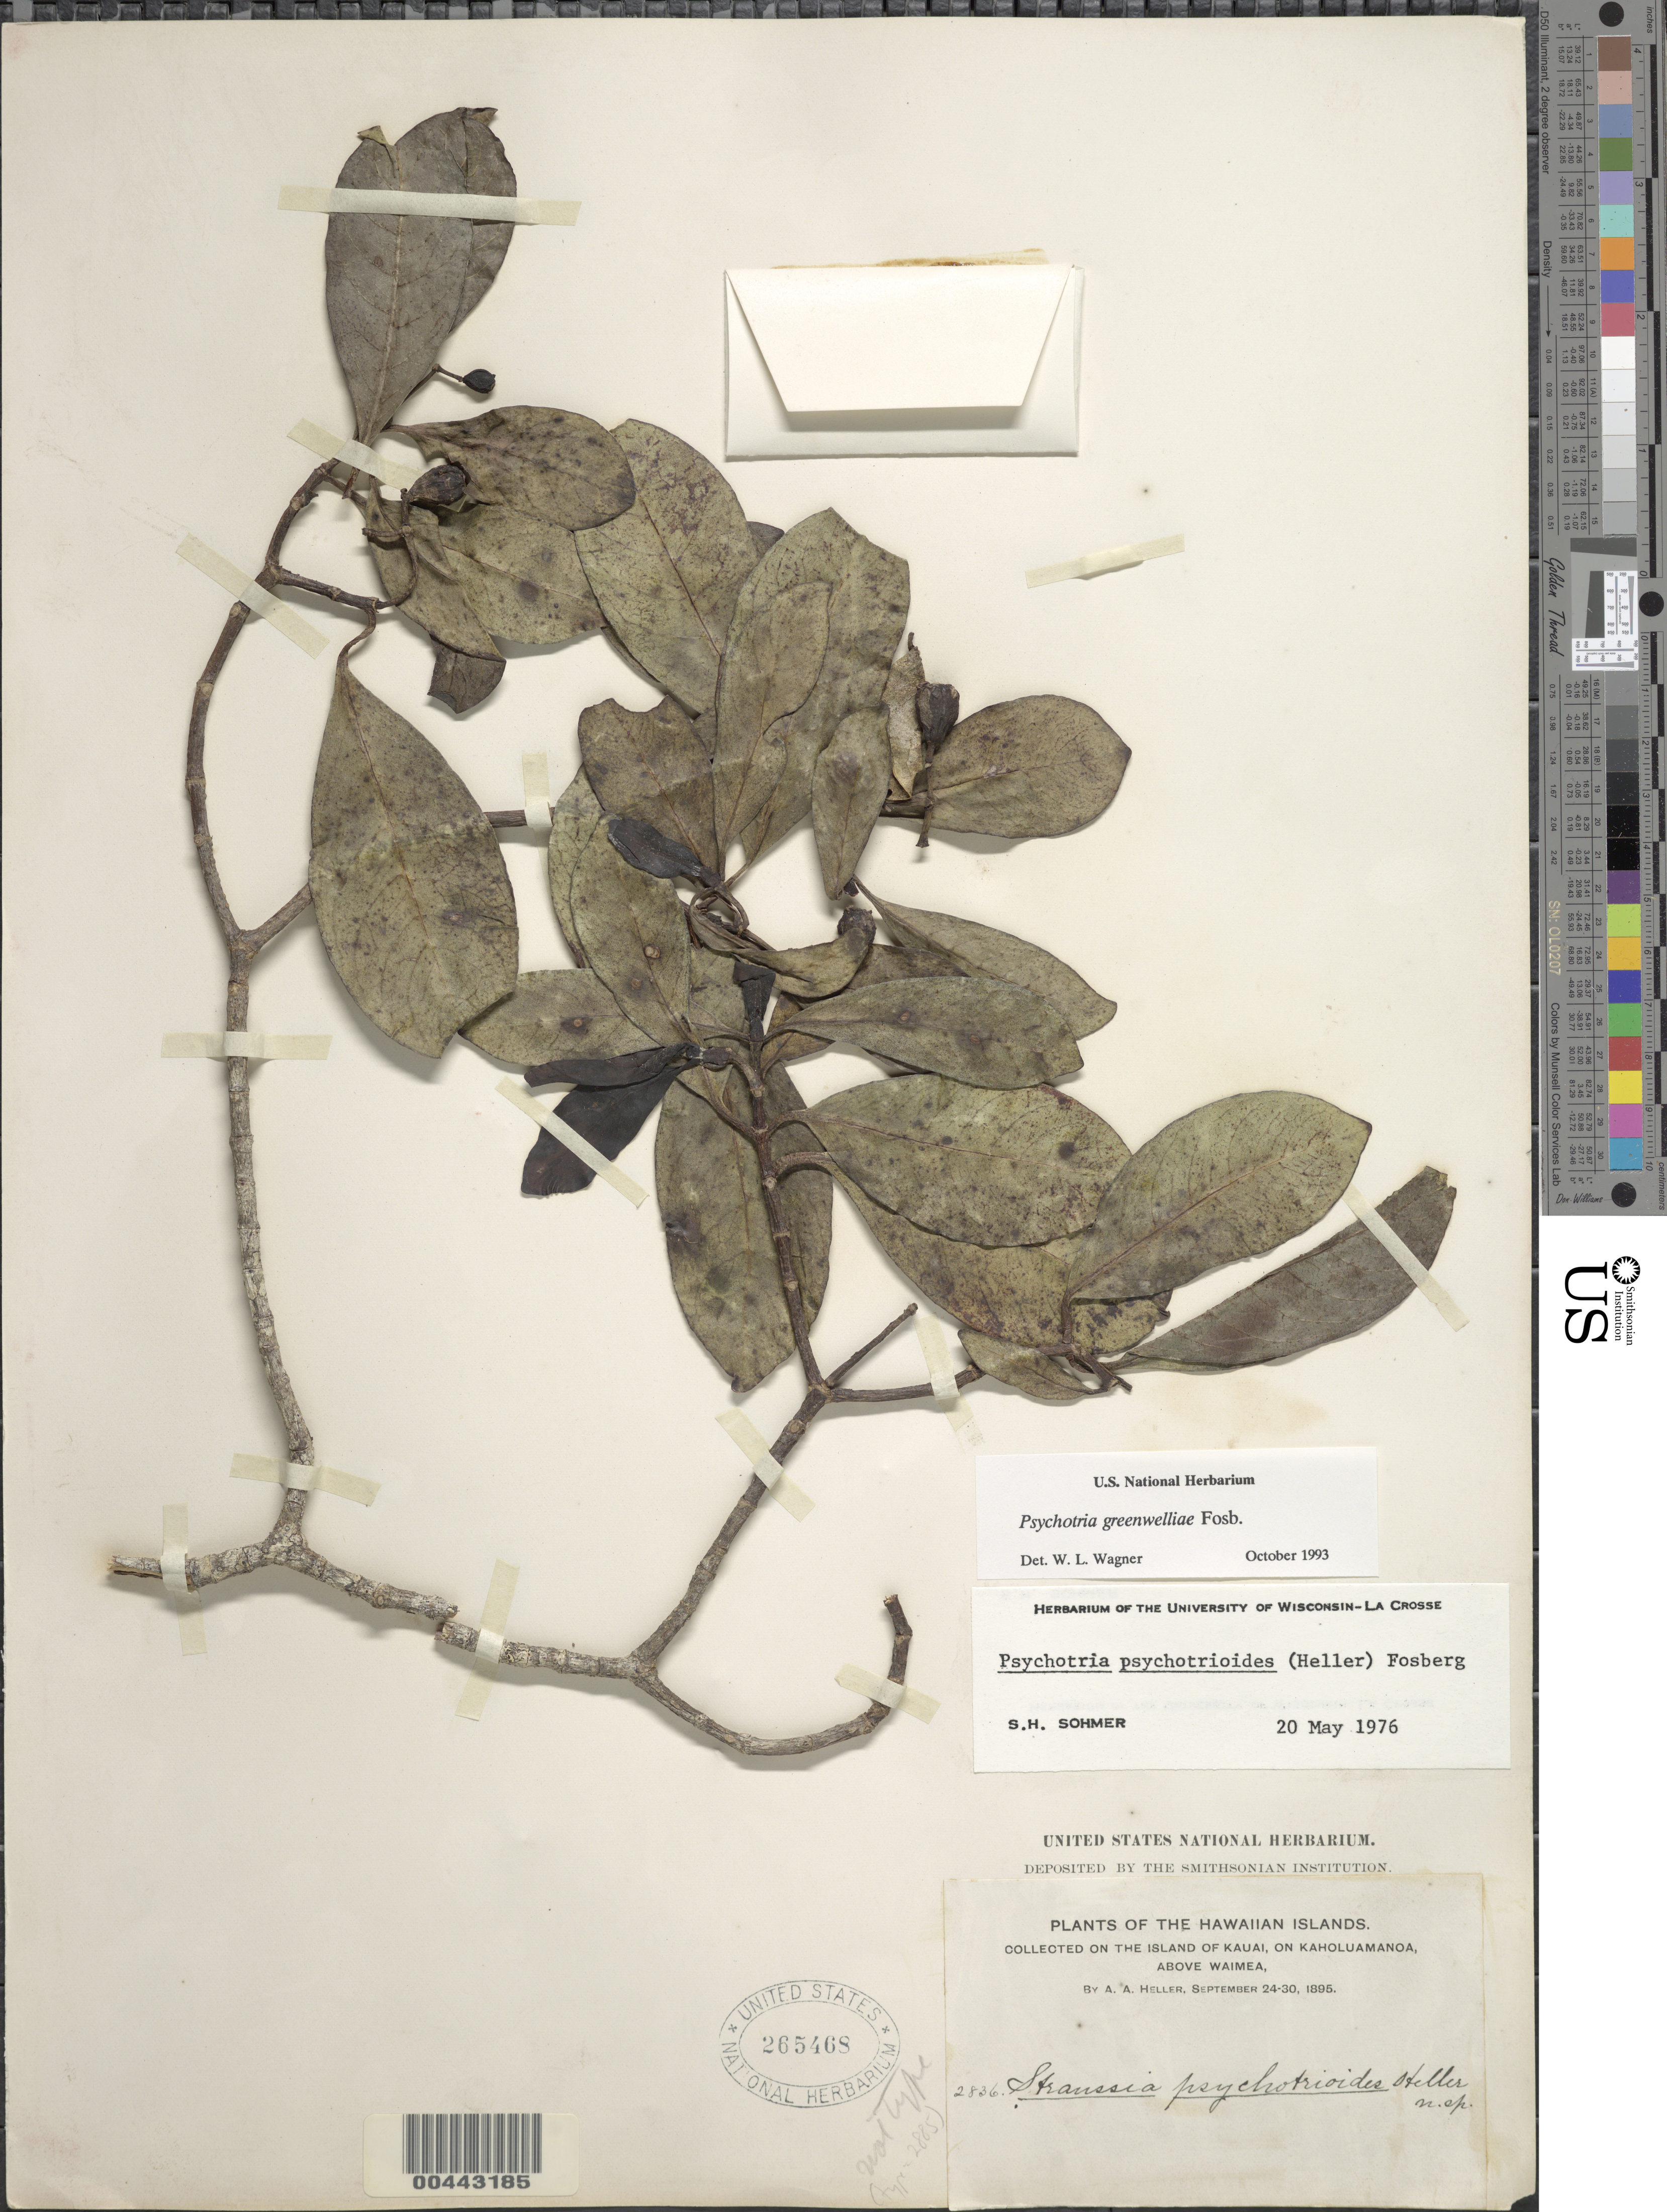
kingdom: Plantae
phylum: Tracheophyta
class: Magnoliopsida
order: Gentianales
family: Rubiaceae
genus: Psychotria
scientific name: Psychotria greenwelliae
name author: Fosberg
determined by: Wagner, W. L., (BOT), Smithsonian Institution - National Museum of Natural History (UNITED STATES)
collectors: A. A. Heller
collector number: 2836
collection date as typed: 24 Sep 1895 to 30 Sep 1895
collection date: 1895-09-24/1895-09-30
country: United States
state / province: Hawaii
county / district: Kauai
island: Kaua'i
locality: On Kaholuamanoa, above Waimea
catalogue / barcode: US 265468